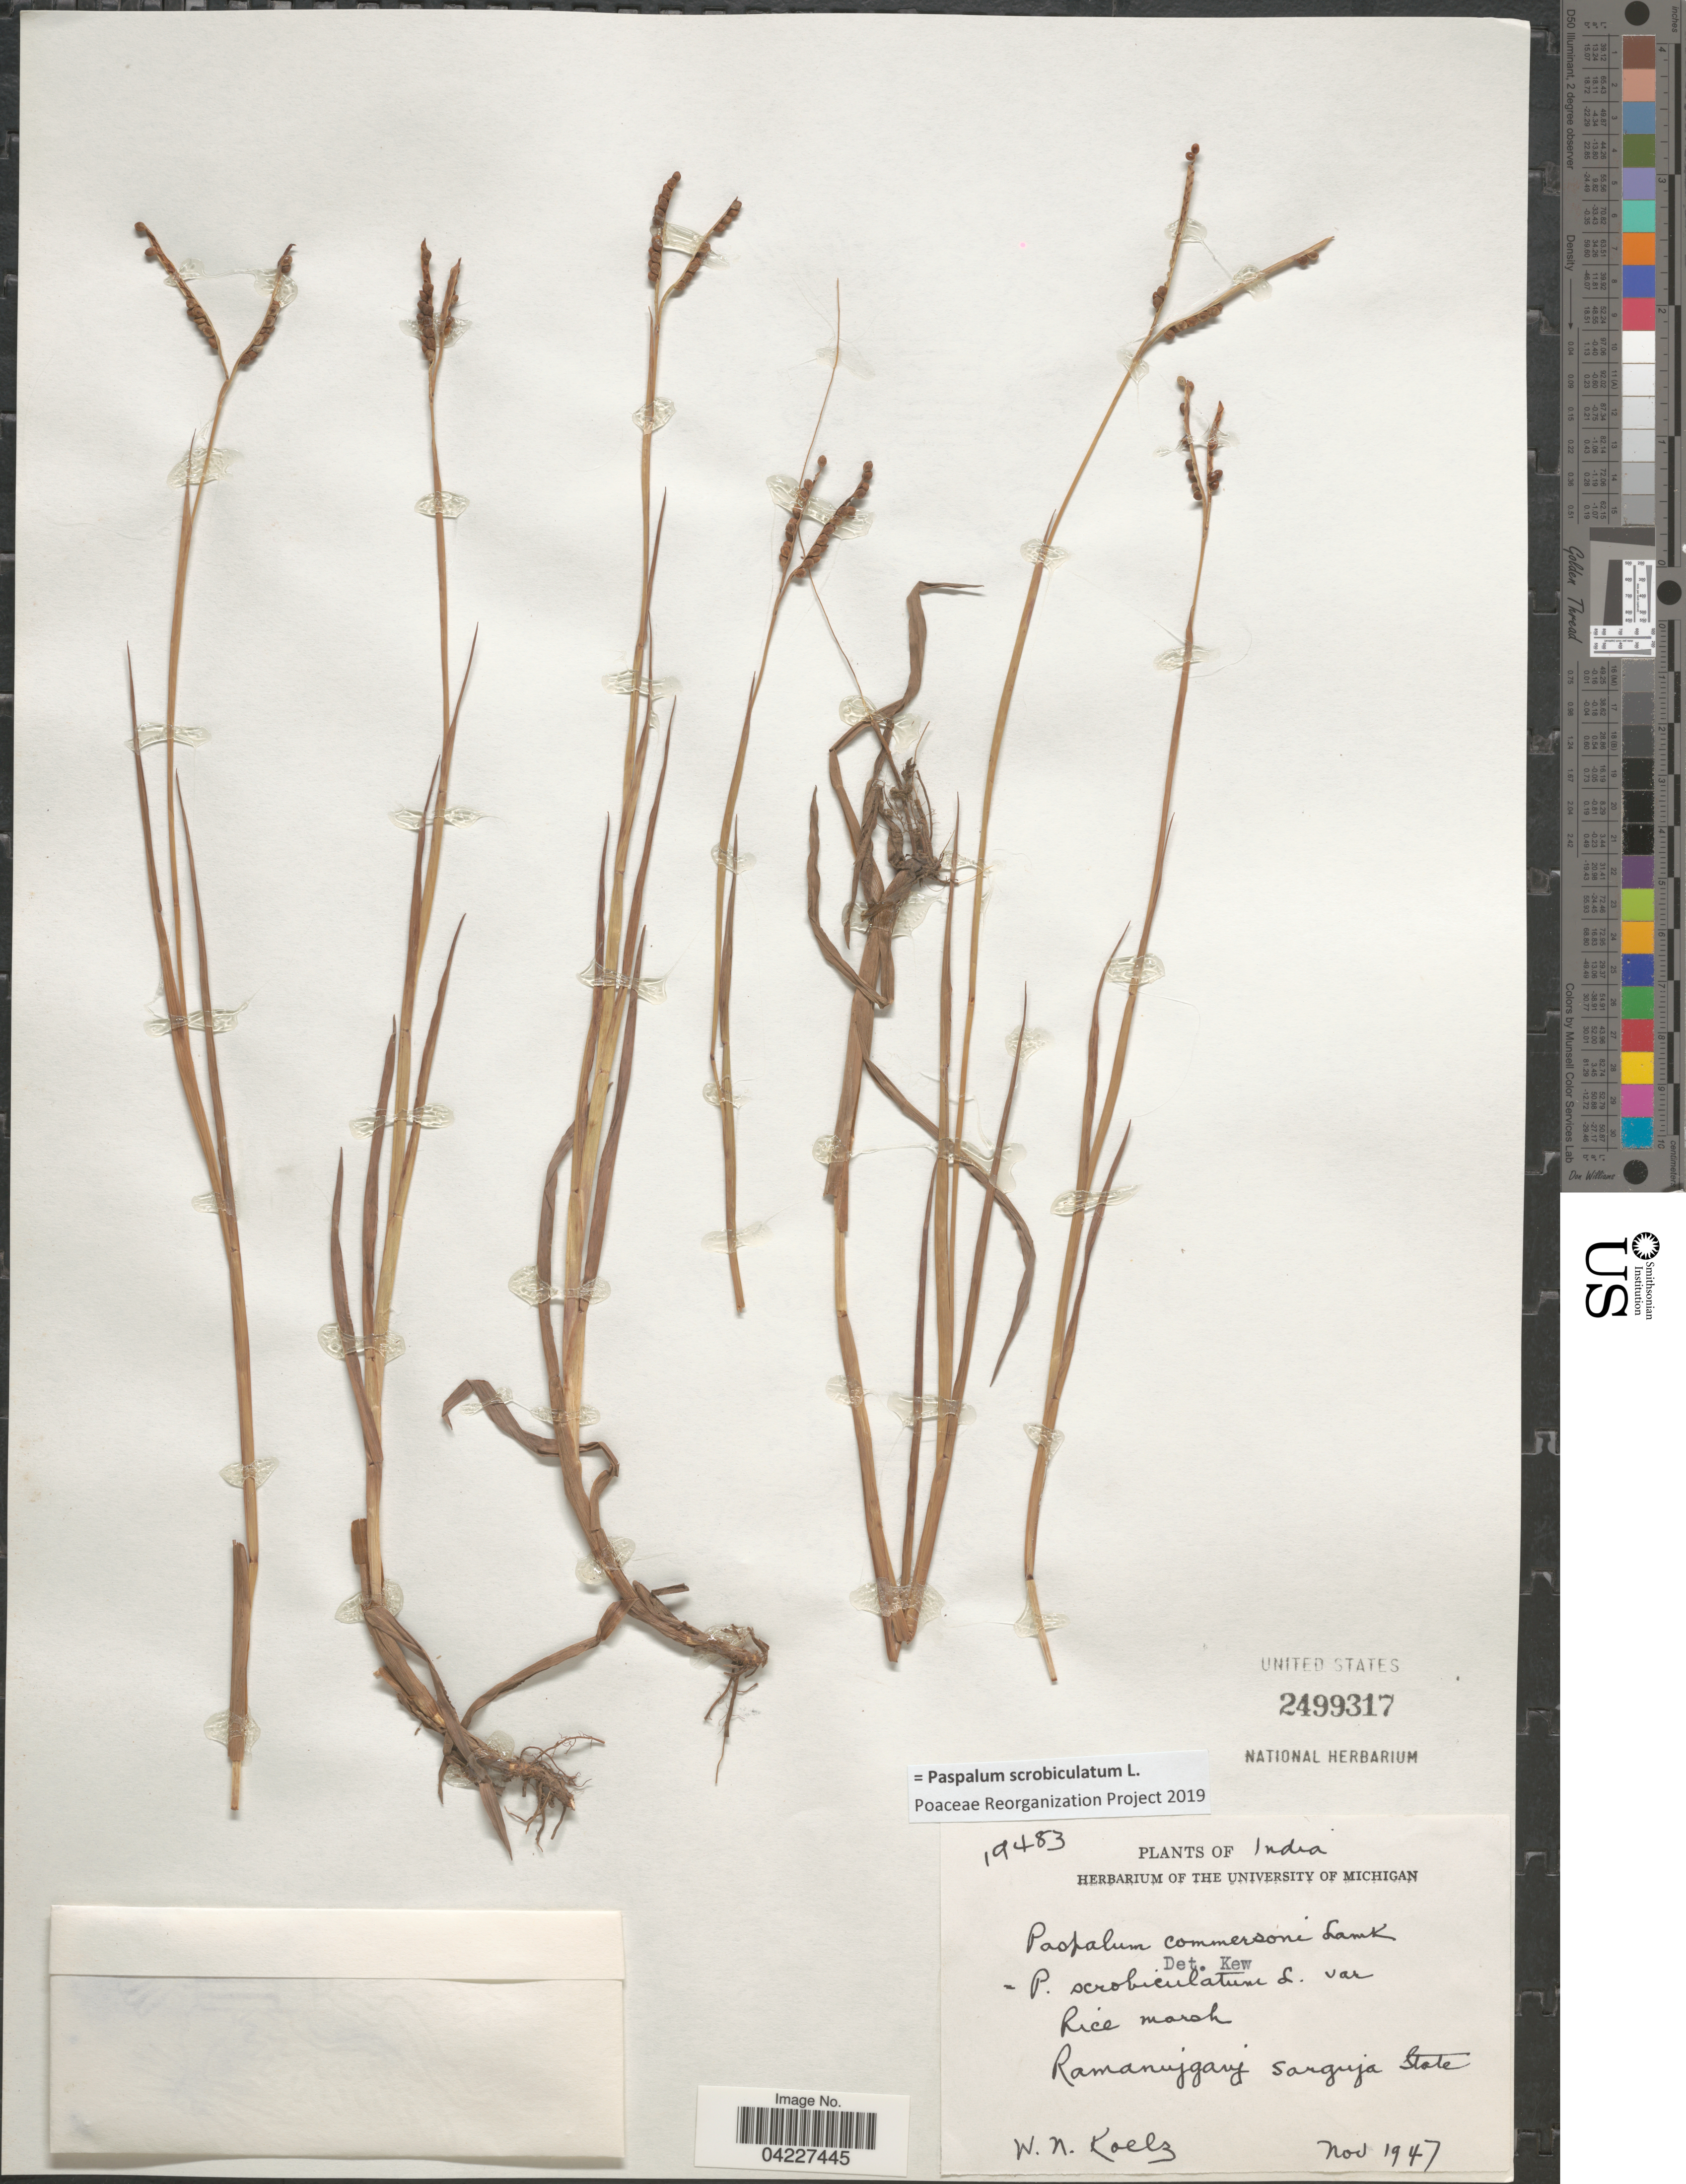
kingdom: Plantae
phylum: Tracheophyta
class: Liliopsida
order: Poales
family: Poaceae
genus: Paspalum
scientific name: Paspalum scrobiculatum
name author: L.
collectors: W. N. Koelz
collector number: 19483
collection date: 1947-11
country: India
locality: Ramanujganj Sarguja State.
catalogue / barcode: US 2499317